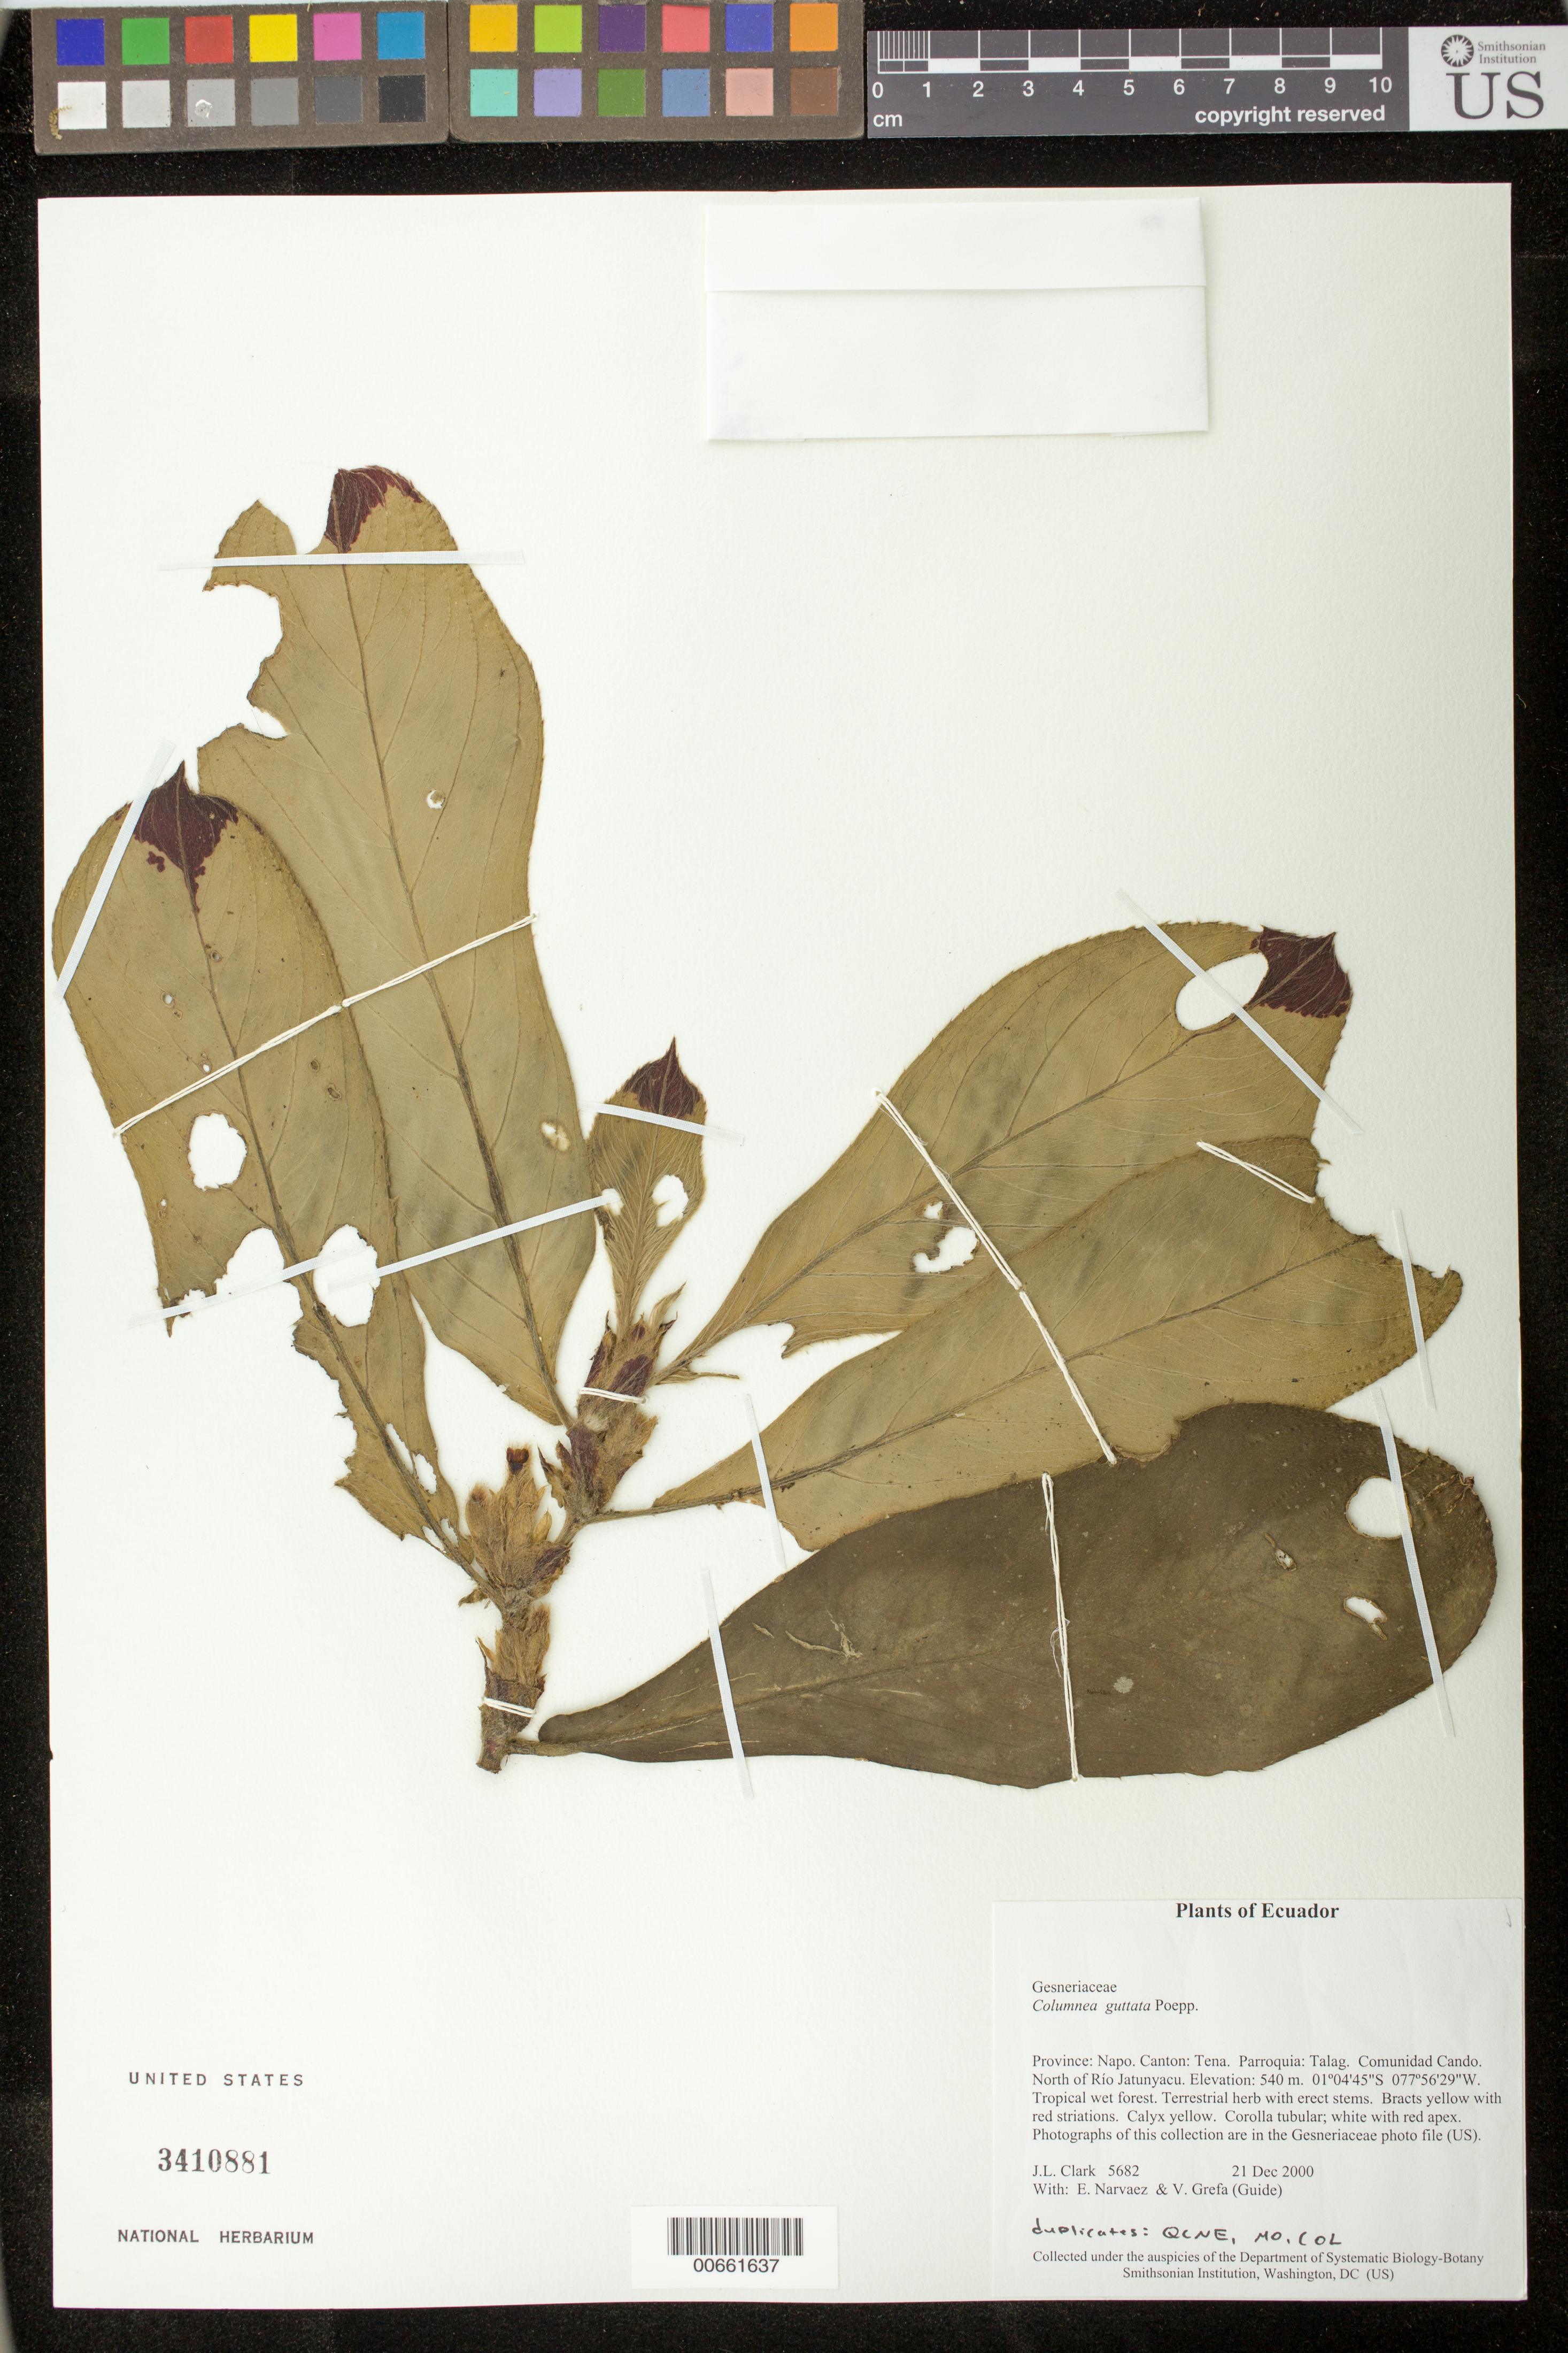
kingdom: Plantae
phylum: Tracheophyta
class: Magnoliopsida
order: Lamiales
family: Gesneriaceae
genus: Columnea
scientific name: Columnea guttata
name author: Poepp.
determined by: Skog, Laurence E.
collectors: J. L. Clark, E. Narváez & V. Grefa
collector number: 5682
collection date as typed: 21 Dec 2000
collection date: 2000-12-21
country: Ecuador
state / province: Napo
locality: Cantón: Tena. Parroquia: Talag. Comunidad Cando. North of Río Jatunyacu.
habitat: Tropical wet forest.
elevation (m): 540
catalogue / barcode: US 3410881